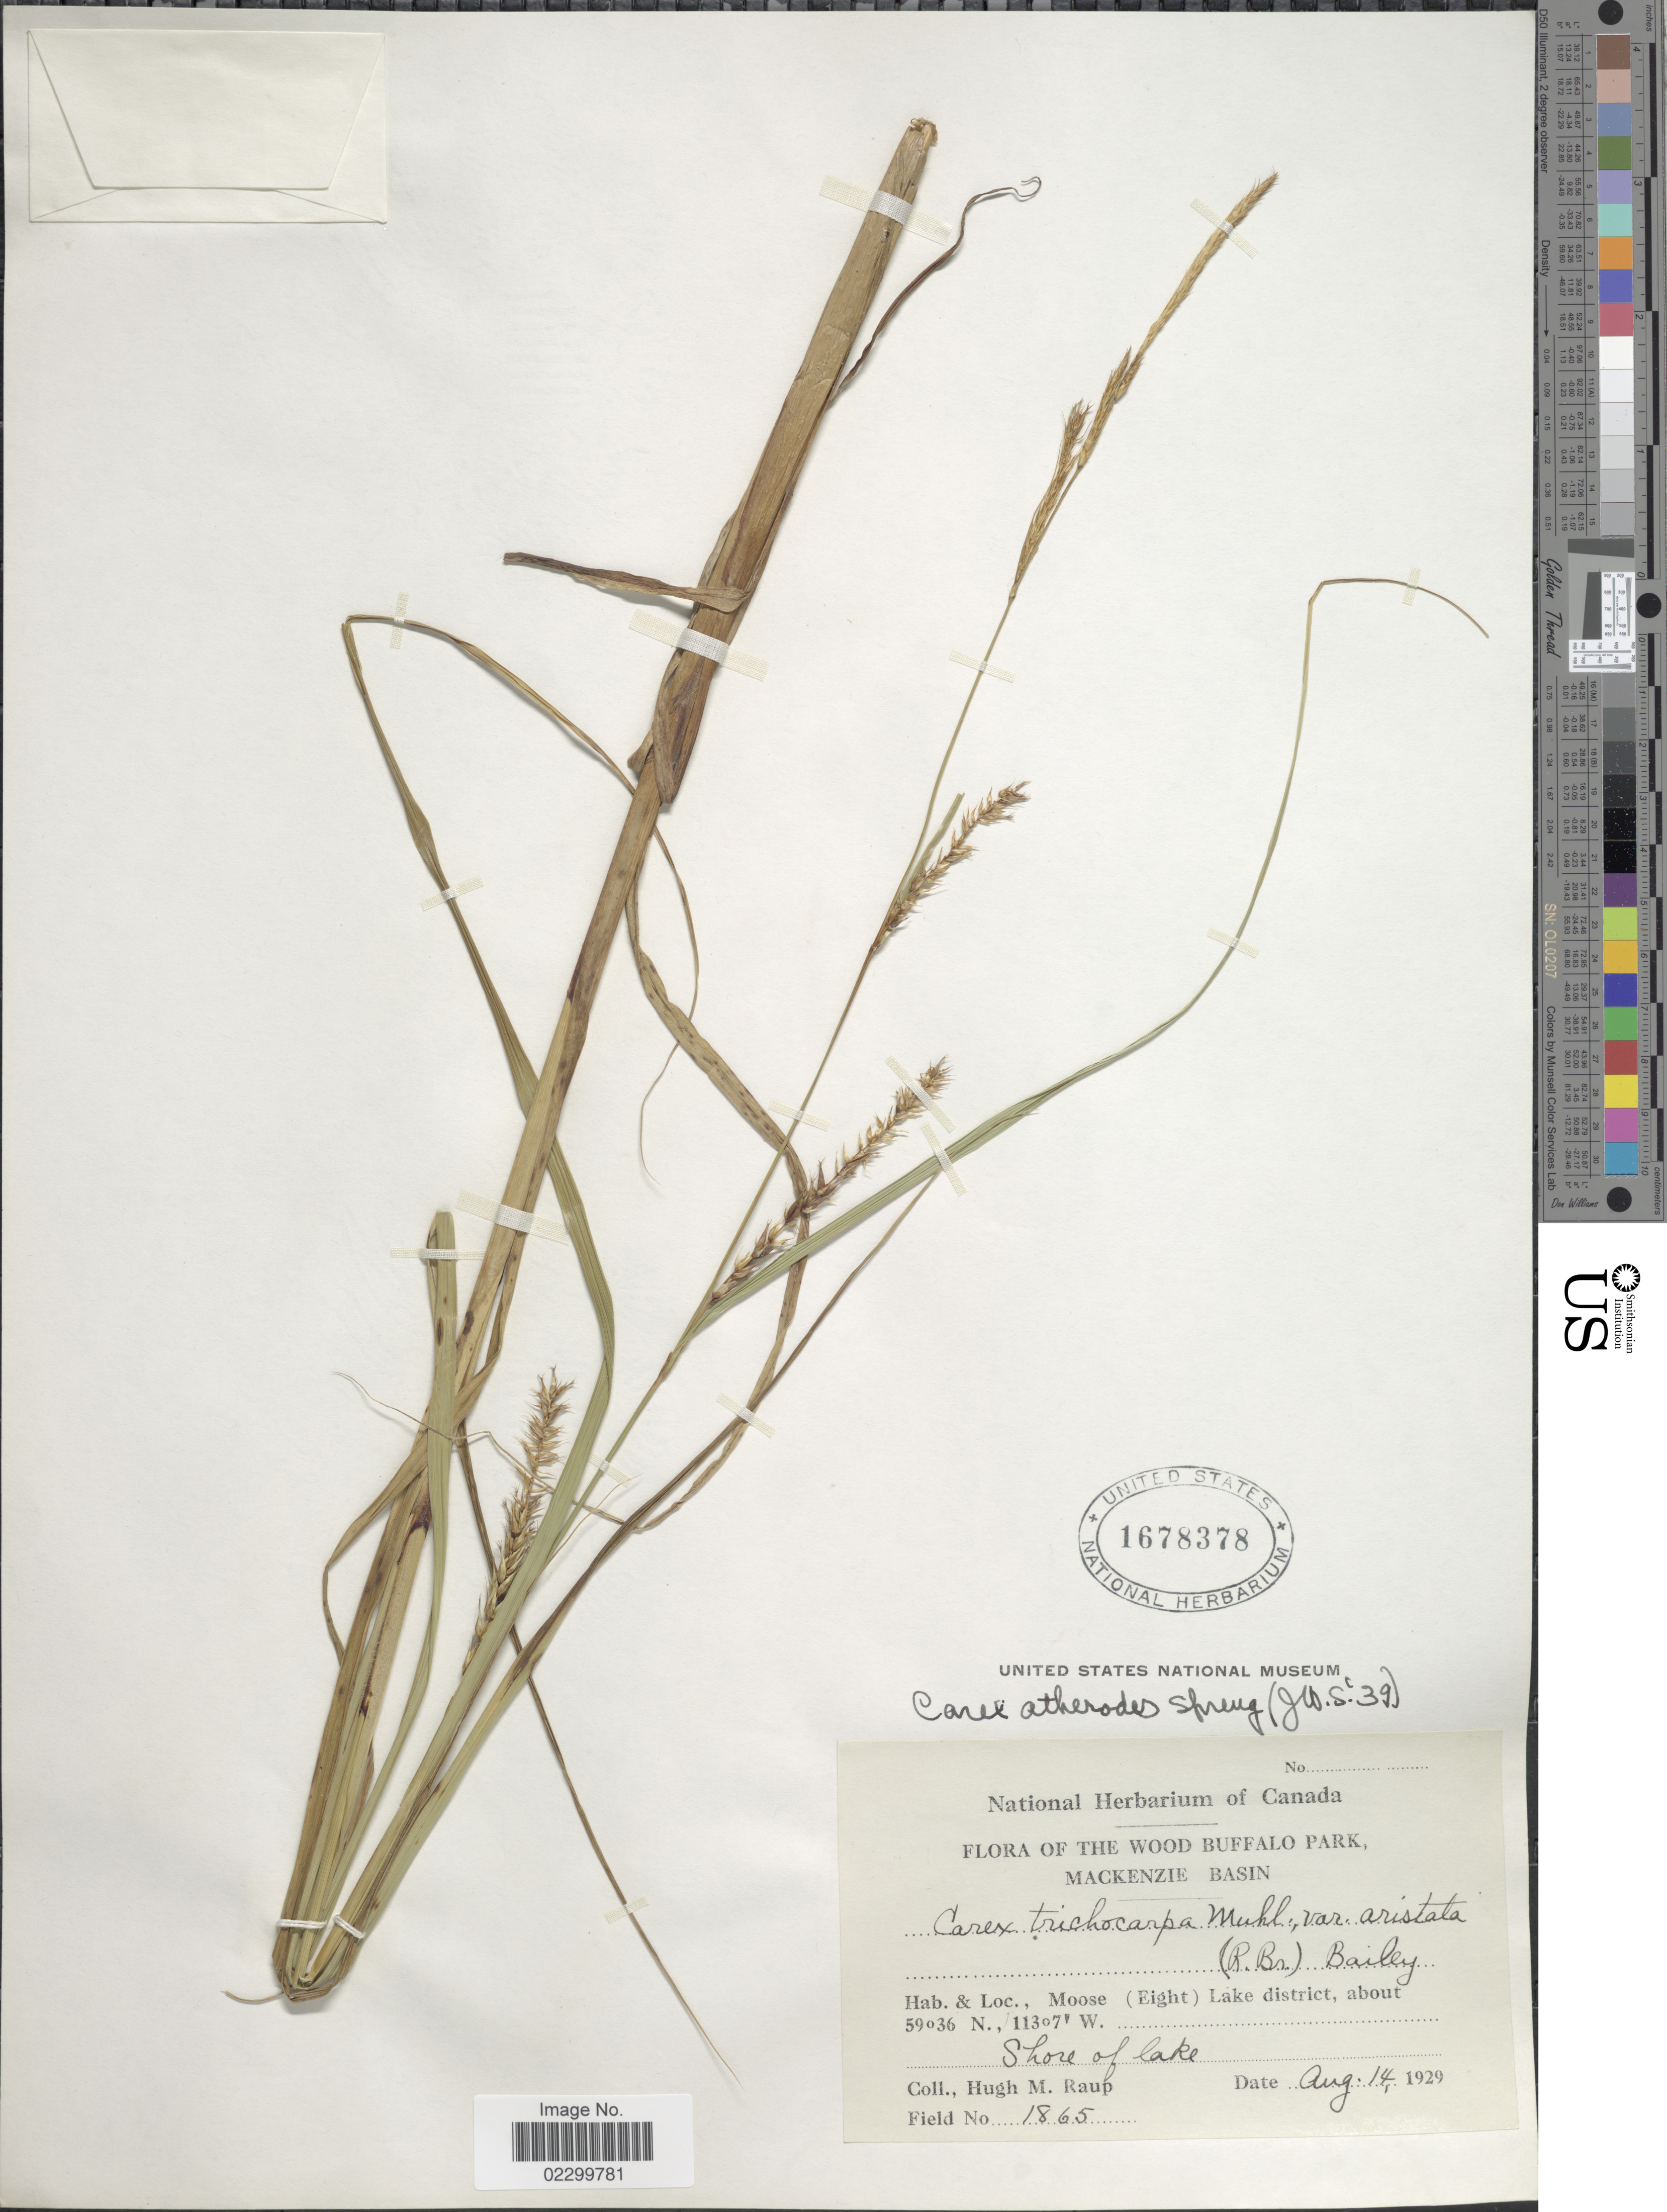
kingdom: Plantae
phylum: Tracheophyta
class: Liliopsida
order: Poales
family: Cyperaceae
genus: Carex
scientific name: Carex atherodes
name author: Spreng.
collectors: H. Raup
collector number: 1865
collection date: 1929-08-14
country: Canada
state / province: Alberta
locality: The Wood Buffalo Park, Mackenzie Basin, Moose (Eight) Lake district, shore of lake.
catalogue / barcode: US 1678378